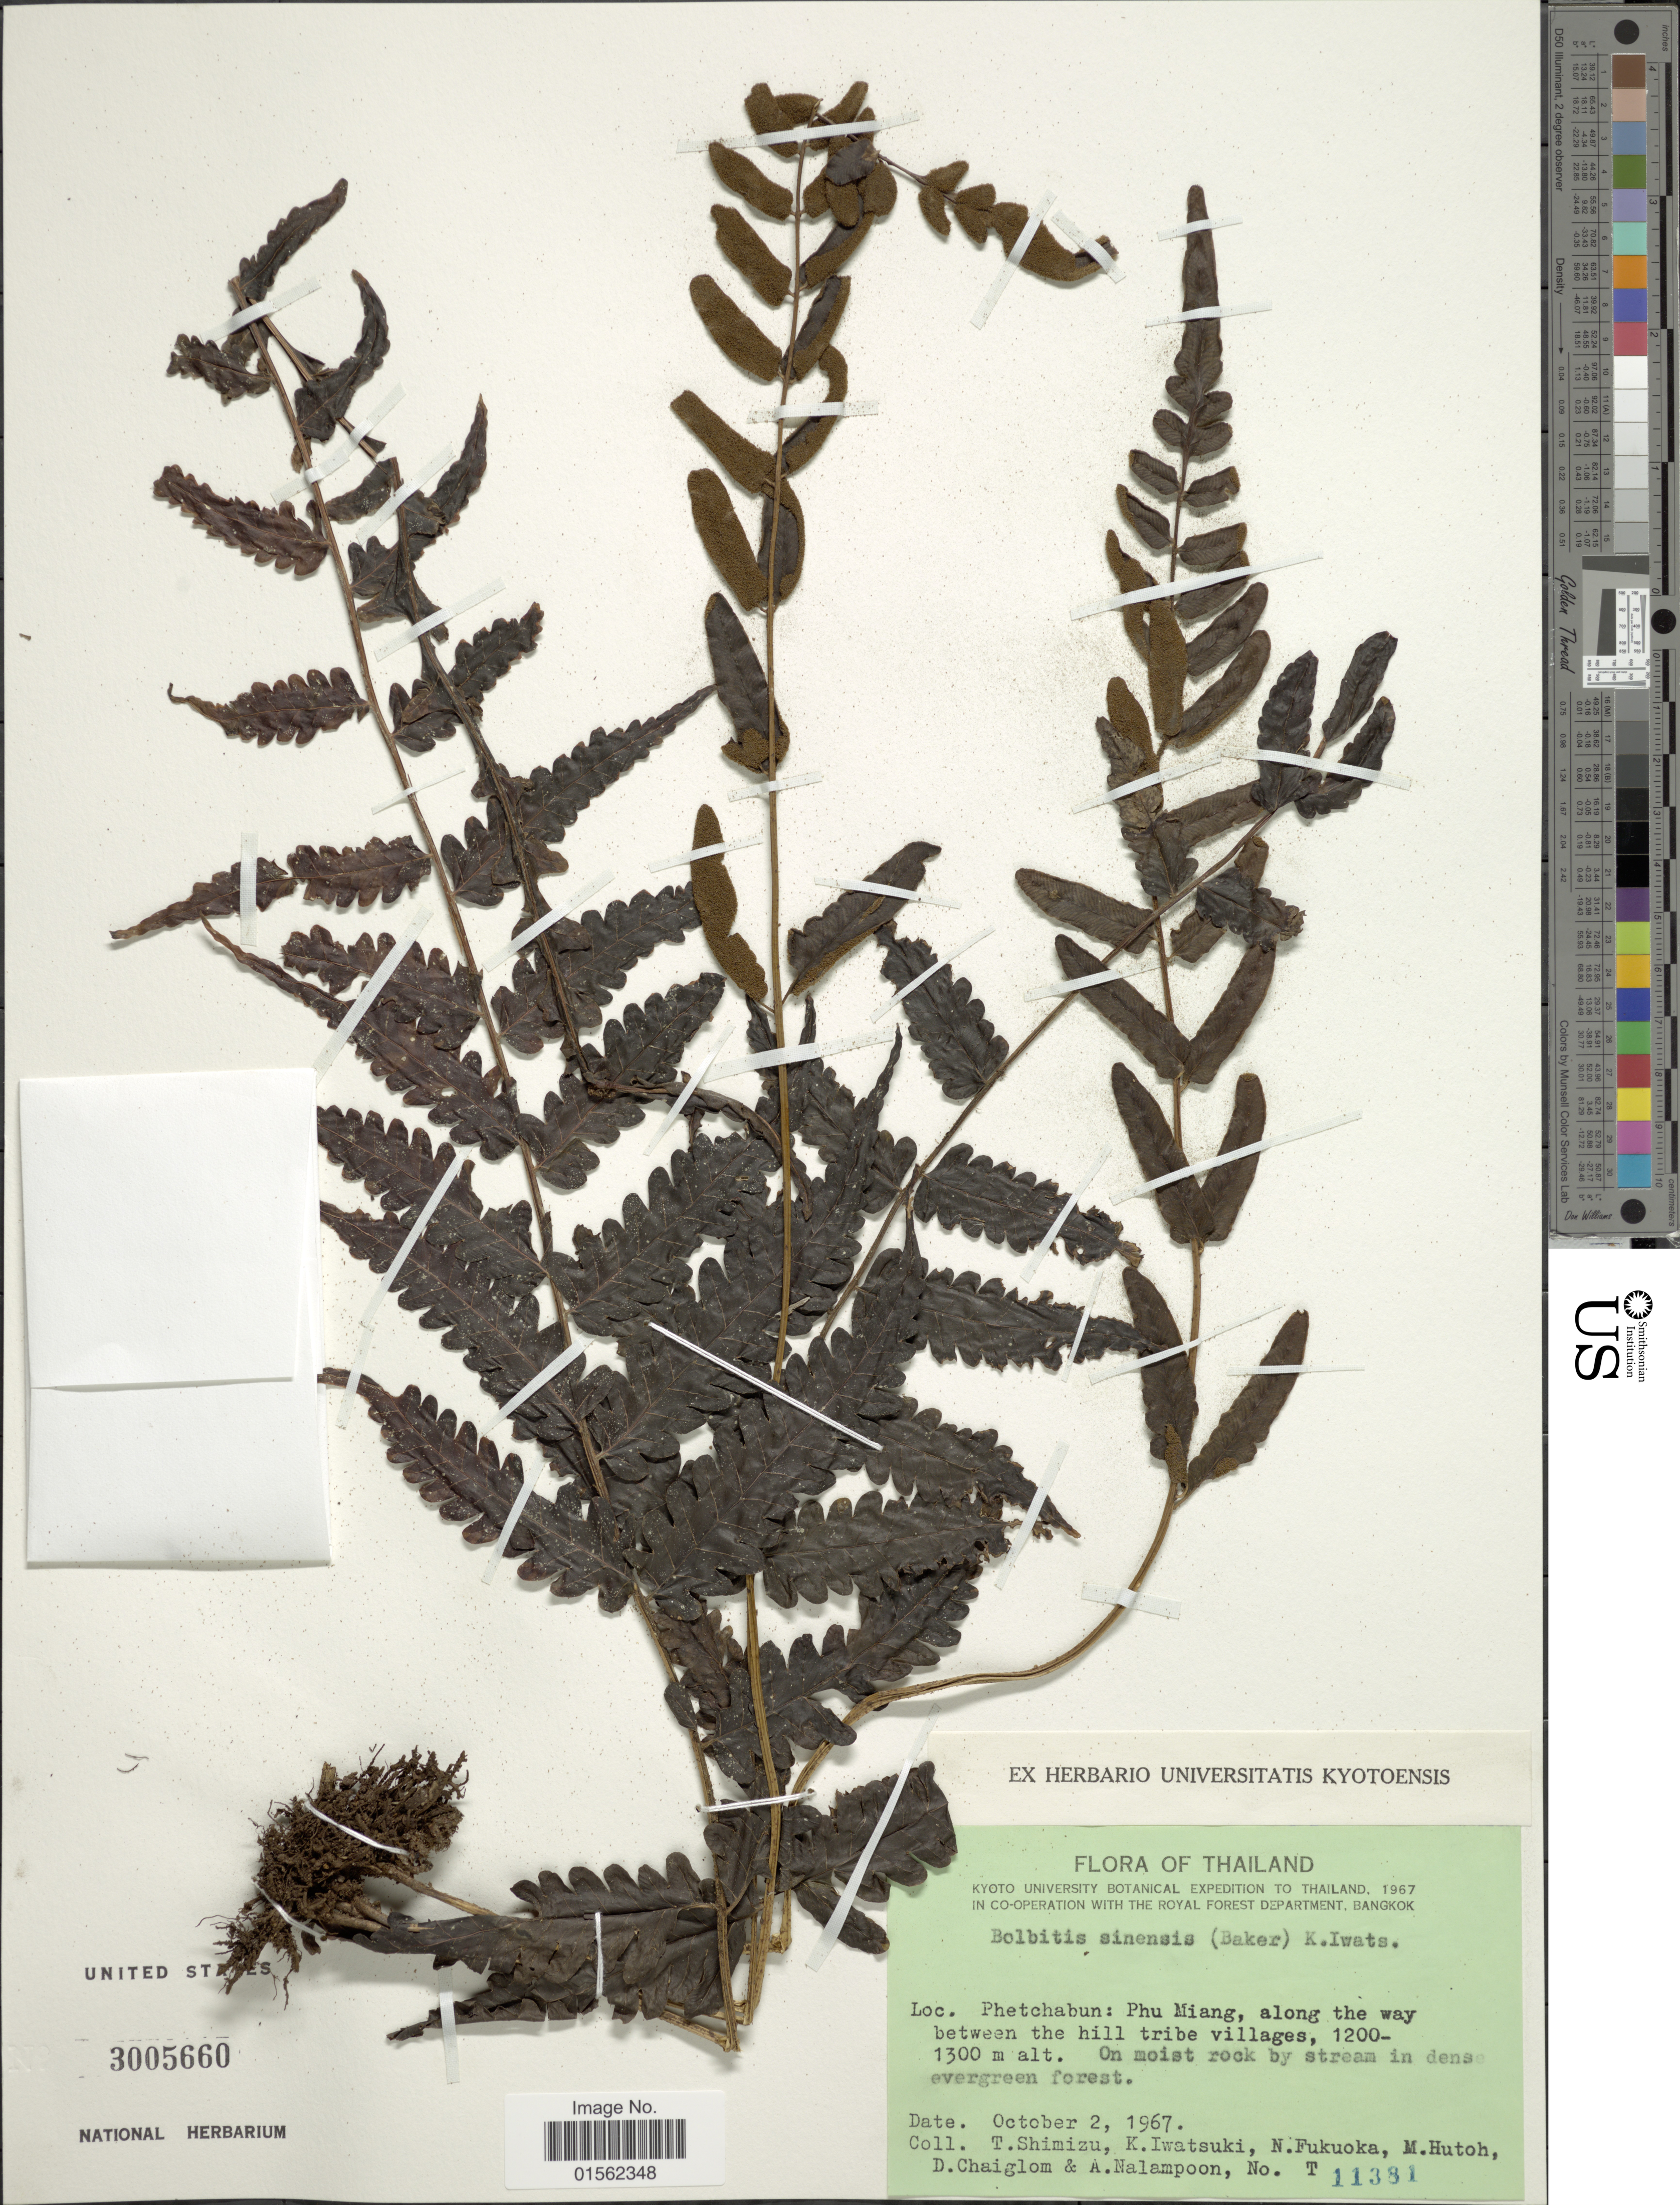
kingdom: Plantae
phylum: Tracheophyta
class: Polypodiopsida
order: Polypodiales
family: Dryopteridaceae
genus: Bolbitis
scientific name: Bolbitis sinensis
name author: (Baker) K. Iwats.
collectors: T. Shimizu, K. Iwatsuki, N. Fukuoka, M. Hutch & et al.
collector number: T11381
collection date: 1967-10-02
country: Thailand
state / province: Phetchabun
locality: Phu Miang, along the way between the hill tribe villages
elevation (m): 1200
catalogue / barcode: US 3005660